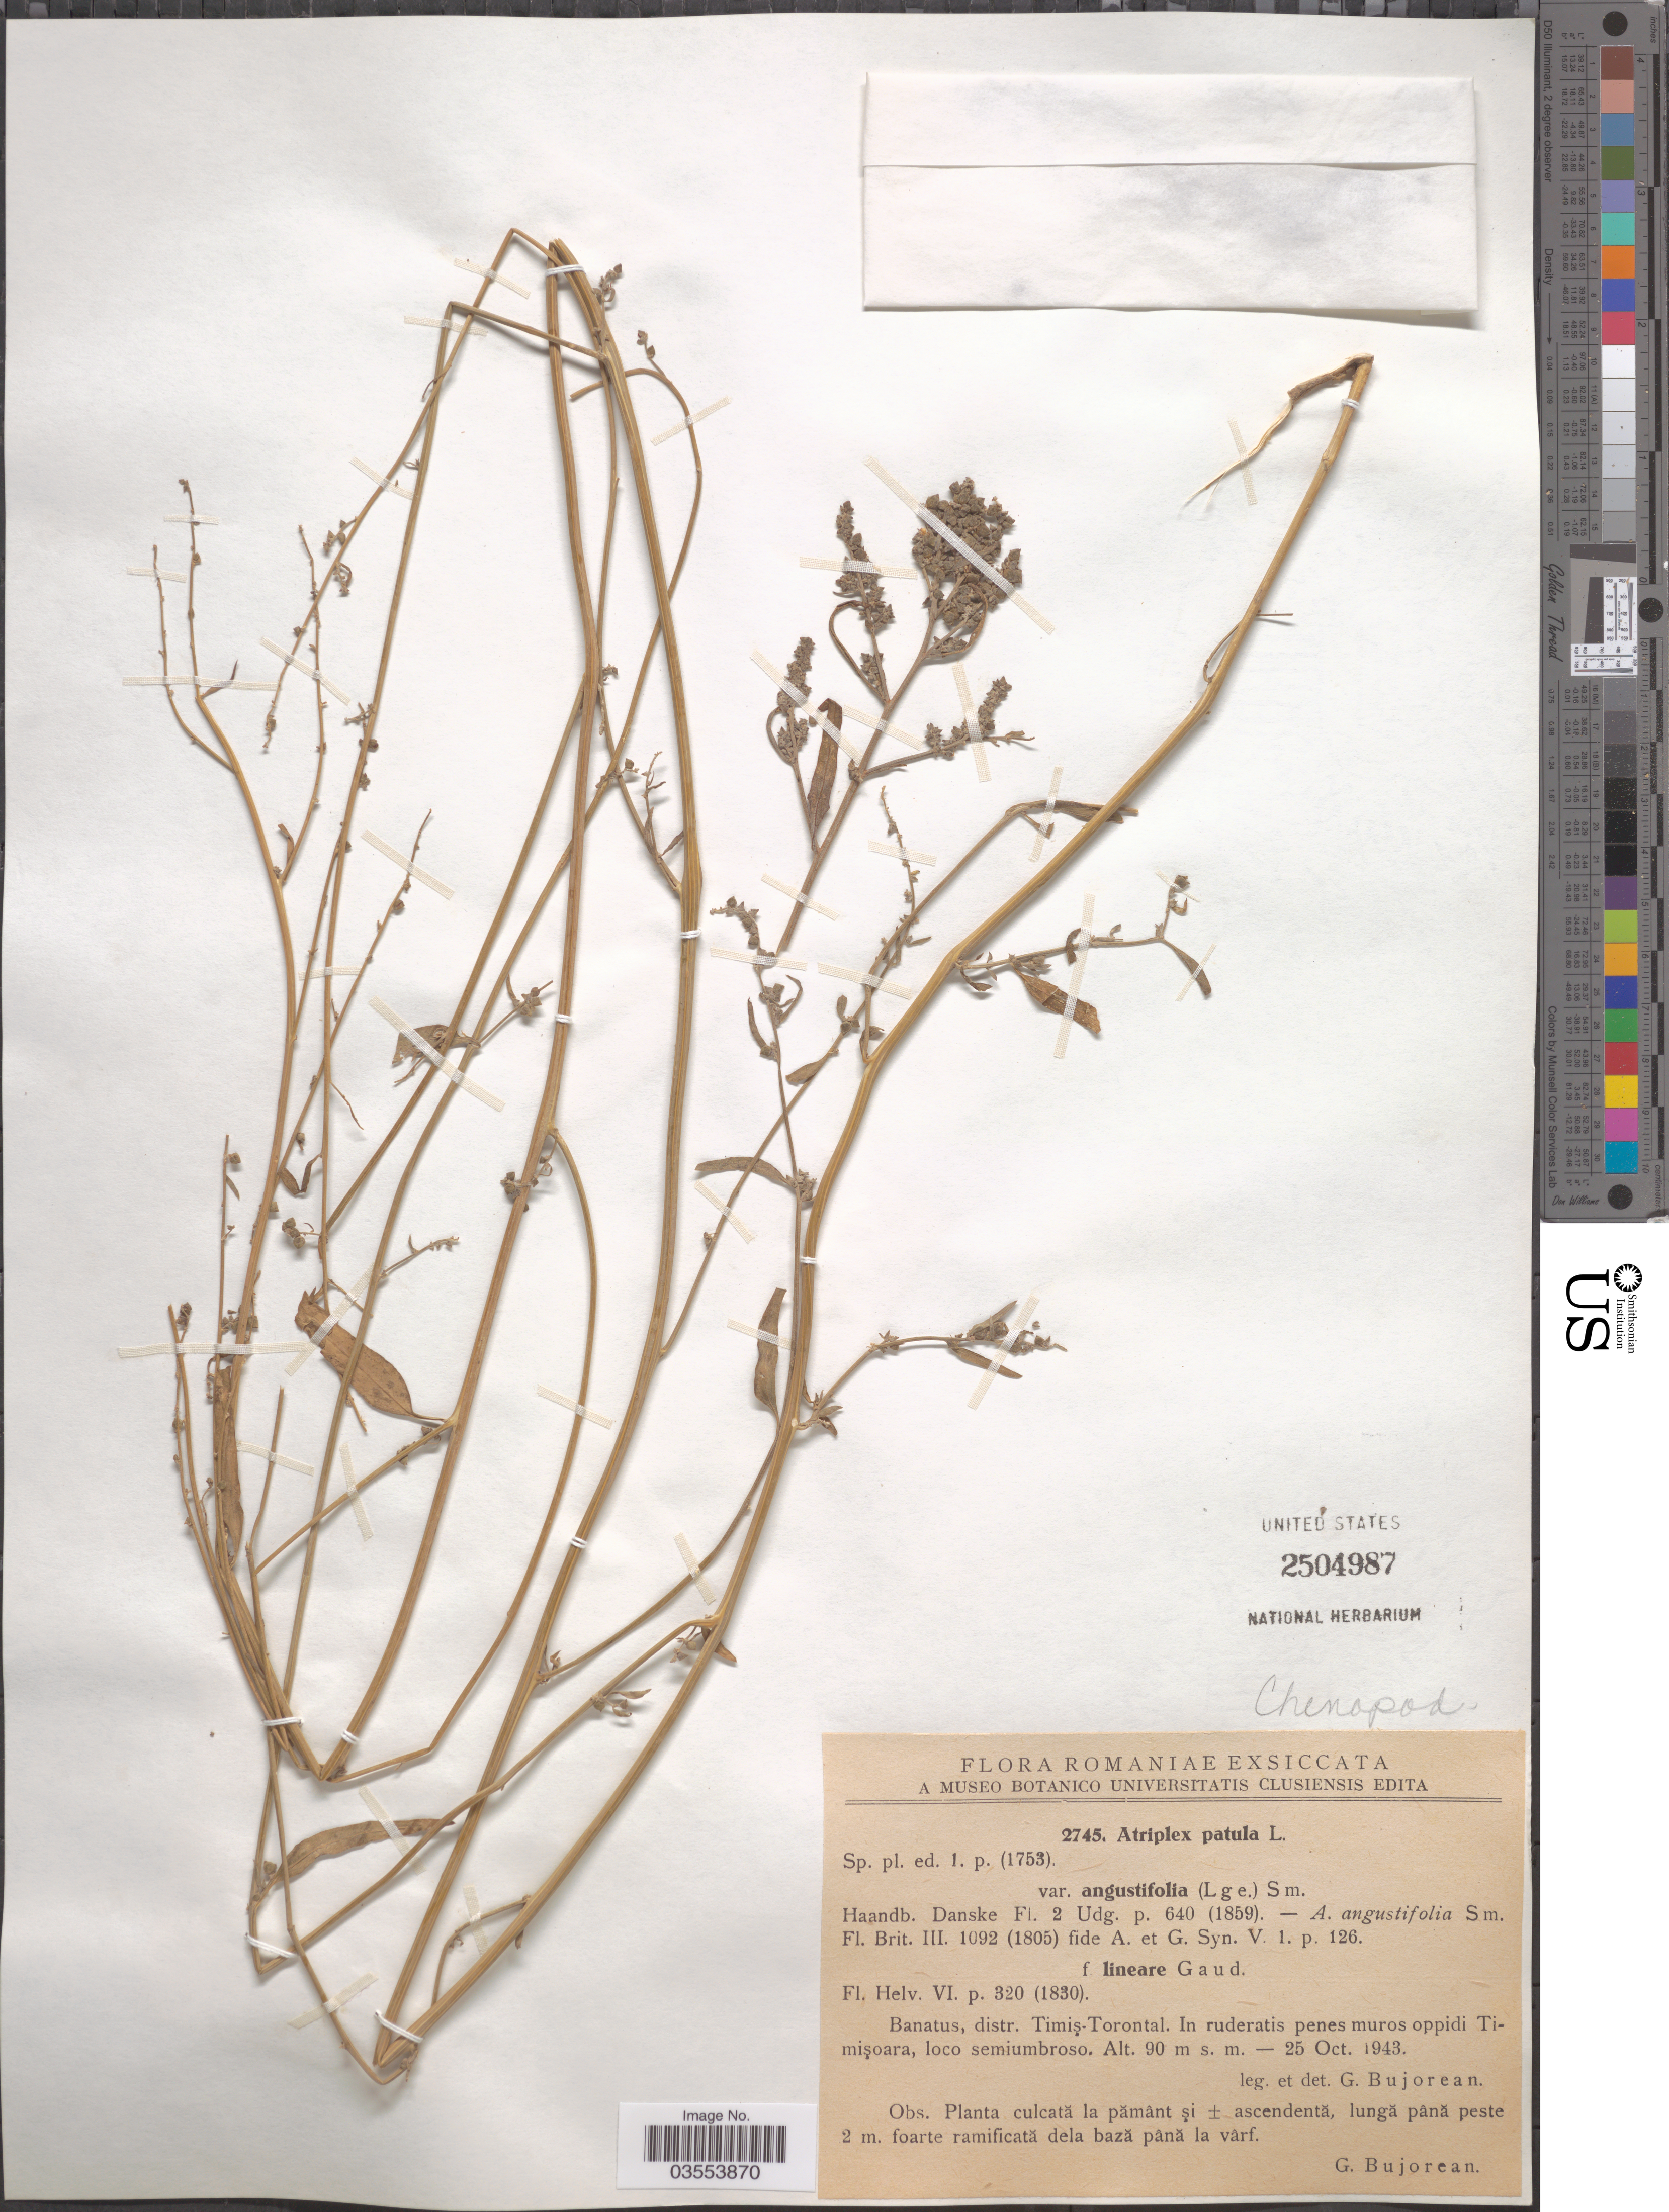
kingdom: Plantae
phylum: Tracheophyta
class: Magnoliopsida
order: Caryophyllales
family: Amaranthaceae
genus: Atriplex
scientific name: Atriplex patula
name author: L.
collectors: G. Bujorean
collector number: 2745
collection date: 1943-10-25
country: Romania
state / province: Timis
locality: Banatus, distr. Timiş-Torontal. In ruderatis penes muros oppidi Timişoara.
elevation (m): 90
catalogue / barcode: US 2504987